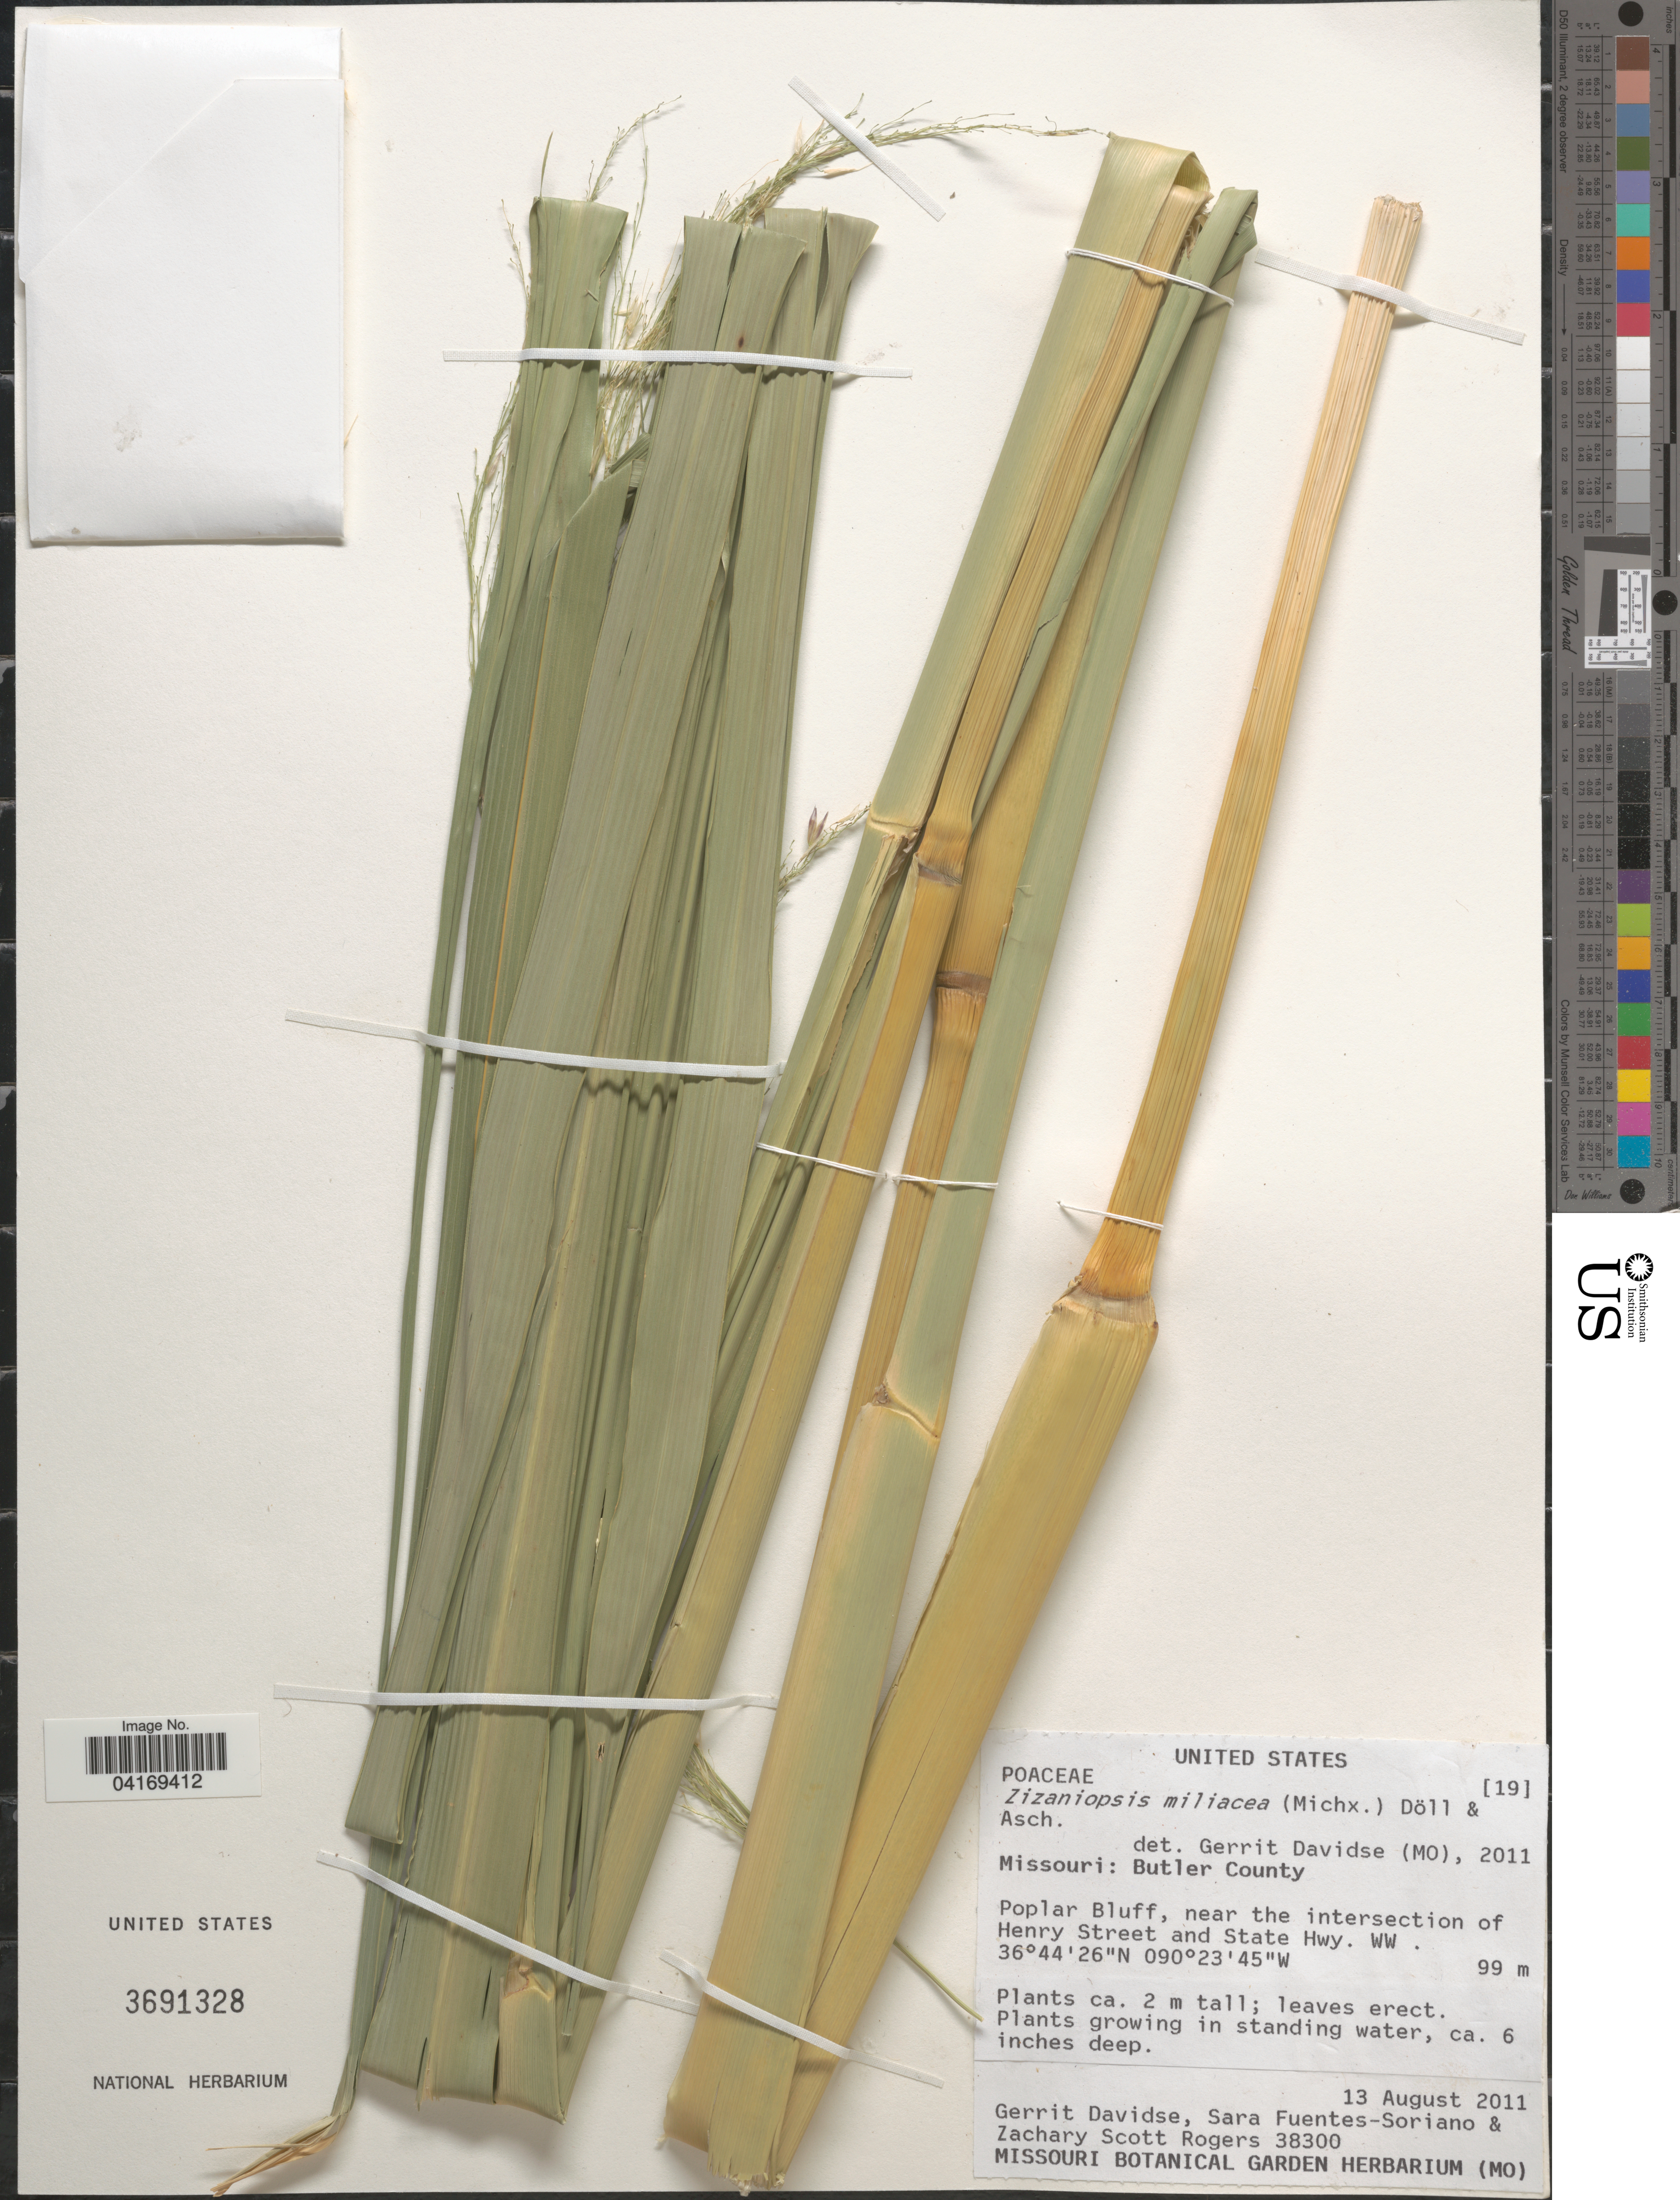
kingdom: Plantae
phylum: Tracheophyta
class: Liliopsida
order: Poales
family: Poaceae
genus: Zizaniopsis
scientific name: Zizaniopsis miliacea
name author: (Michx.) Döll & Asch.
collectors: G. Davidse, S. Fuentes-Soriano & Z. S. Rogers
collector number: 38300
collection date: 2011-08-13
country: United States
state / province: Missouri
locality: Butler County. Poplar Bluff, near the intersection of Henry Street and State Hwy. WW.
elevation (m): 99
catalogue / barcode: US 3691328